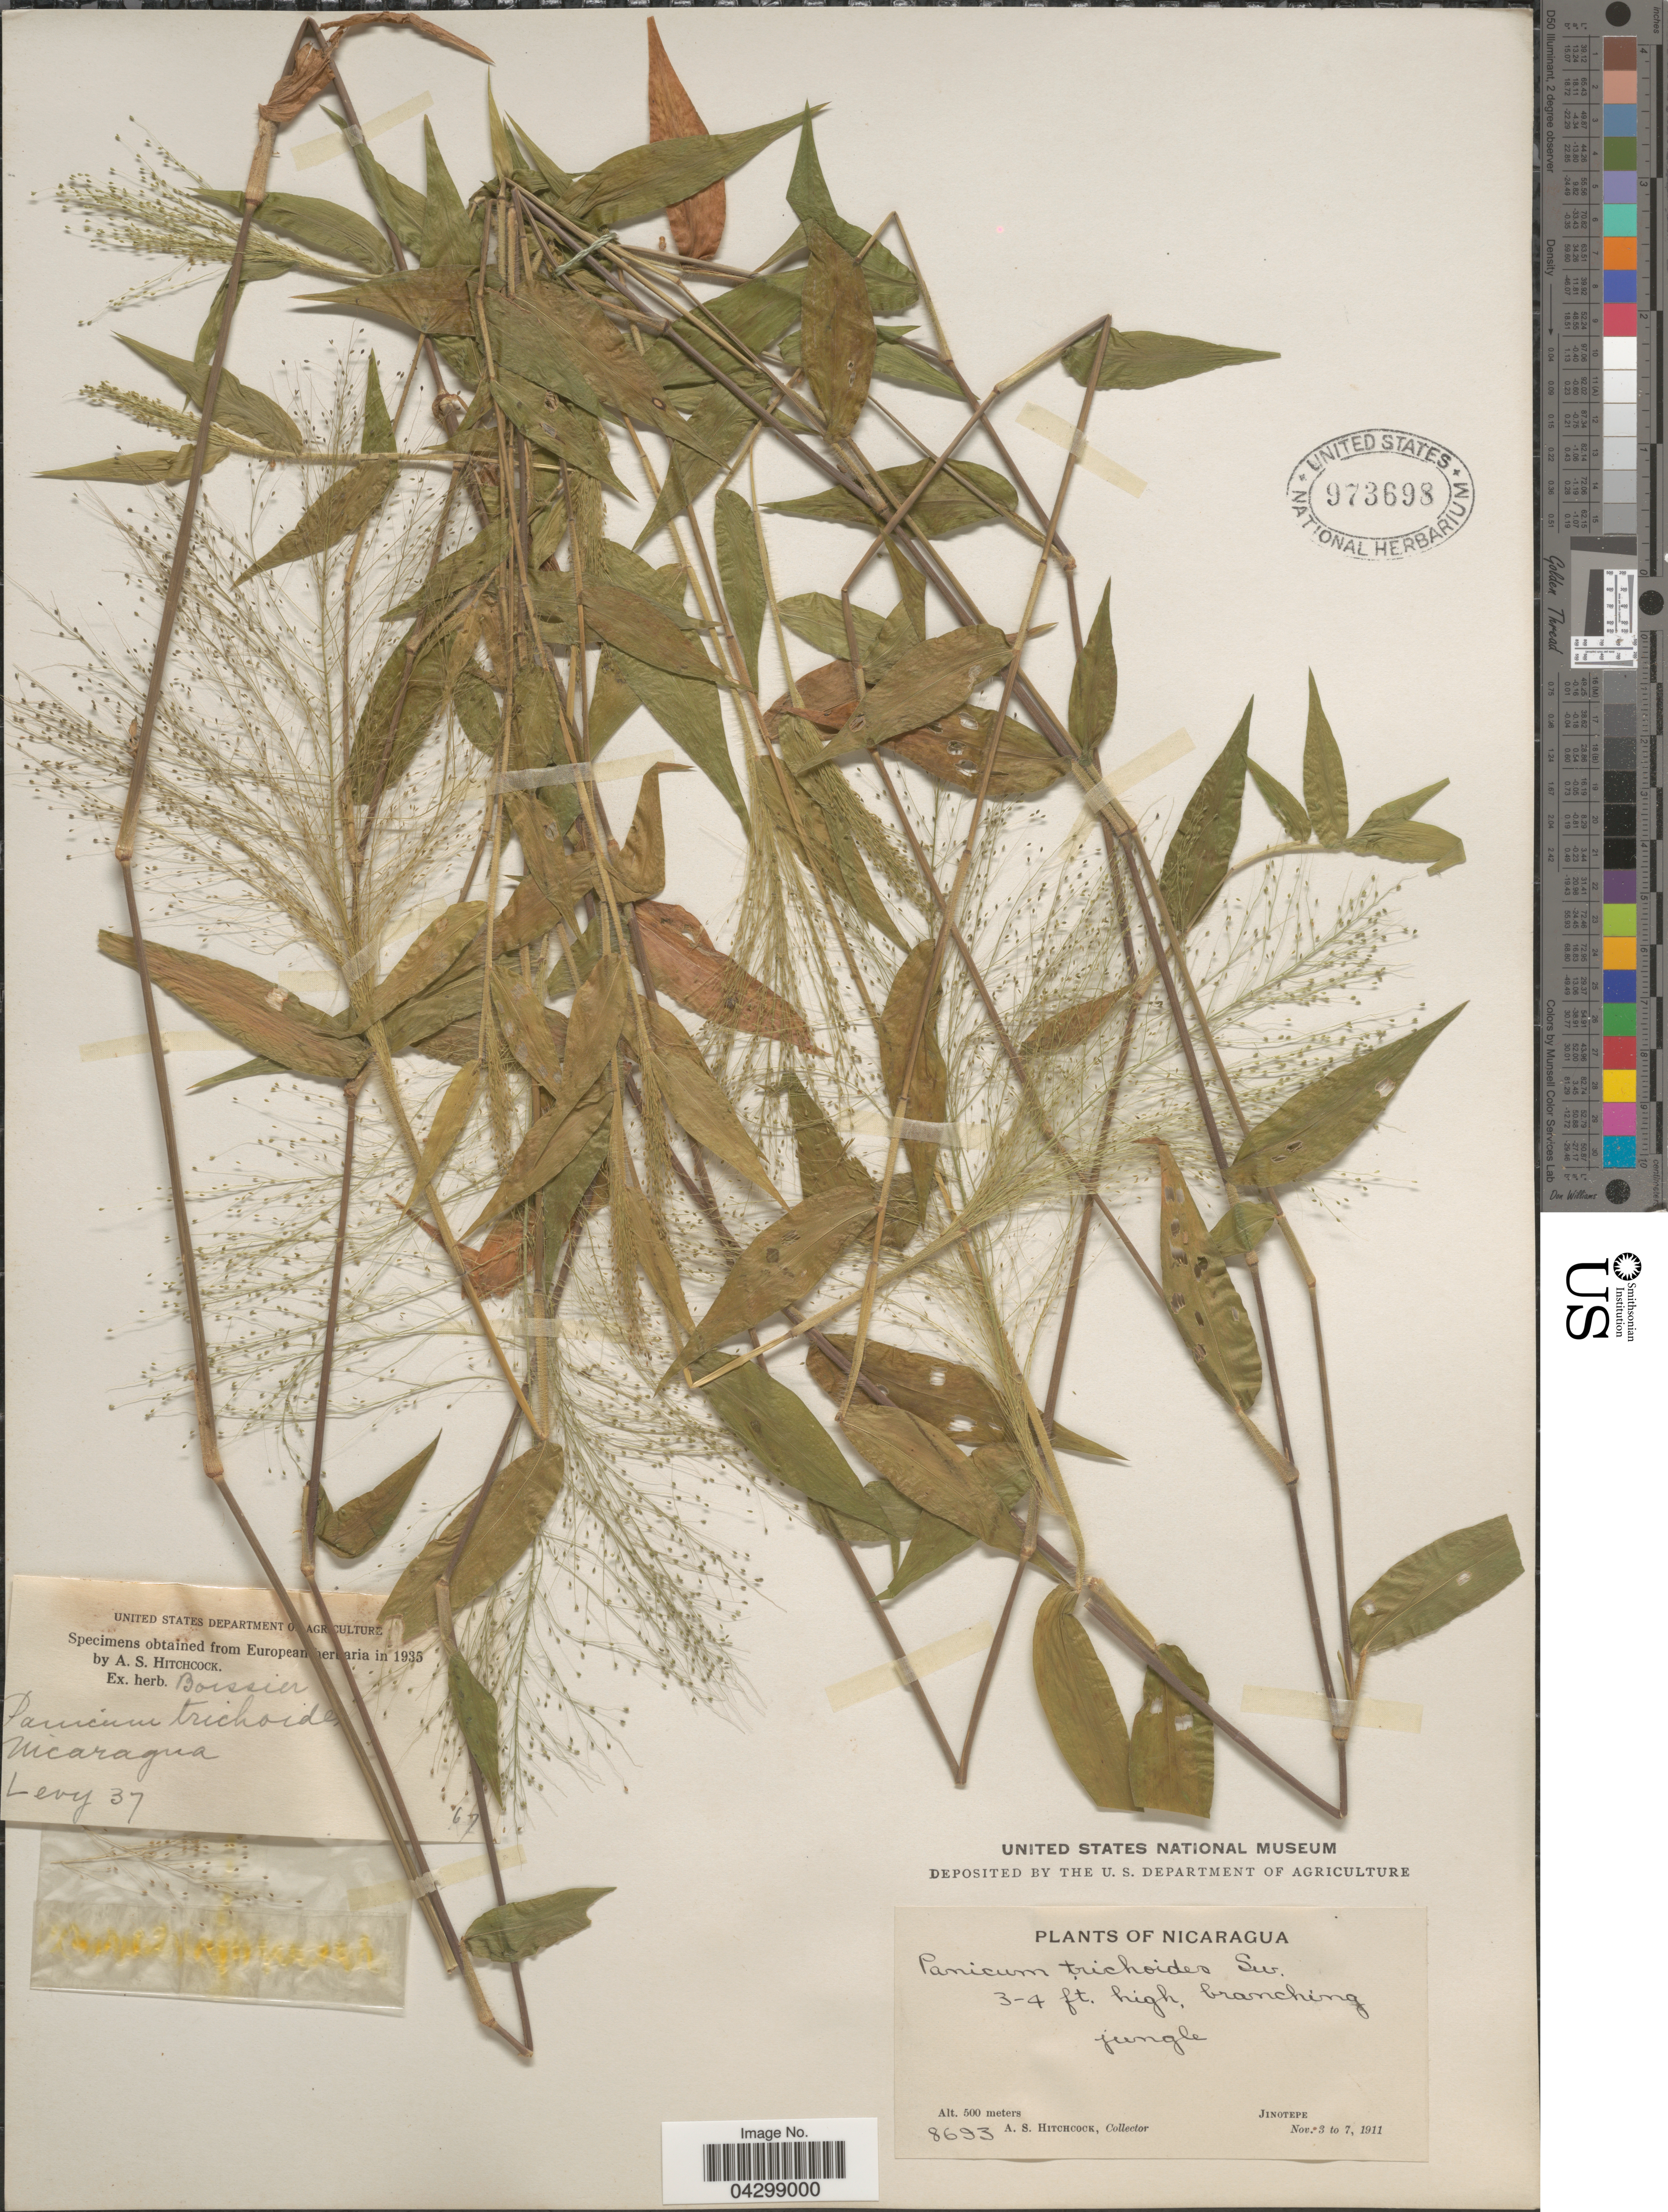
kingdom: Plantae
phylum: Tracheophyta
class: Liliopsida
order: Poales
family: Poaceae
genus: Panicum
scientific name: Panicum trichoides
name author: Sw.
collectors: -. Levy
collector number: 37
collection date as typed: Transcribed d/m/y: //67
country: Nicaragua